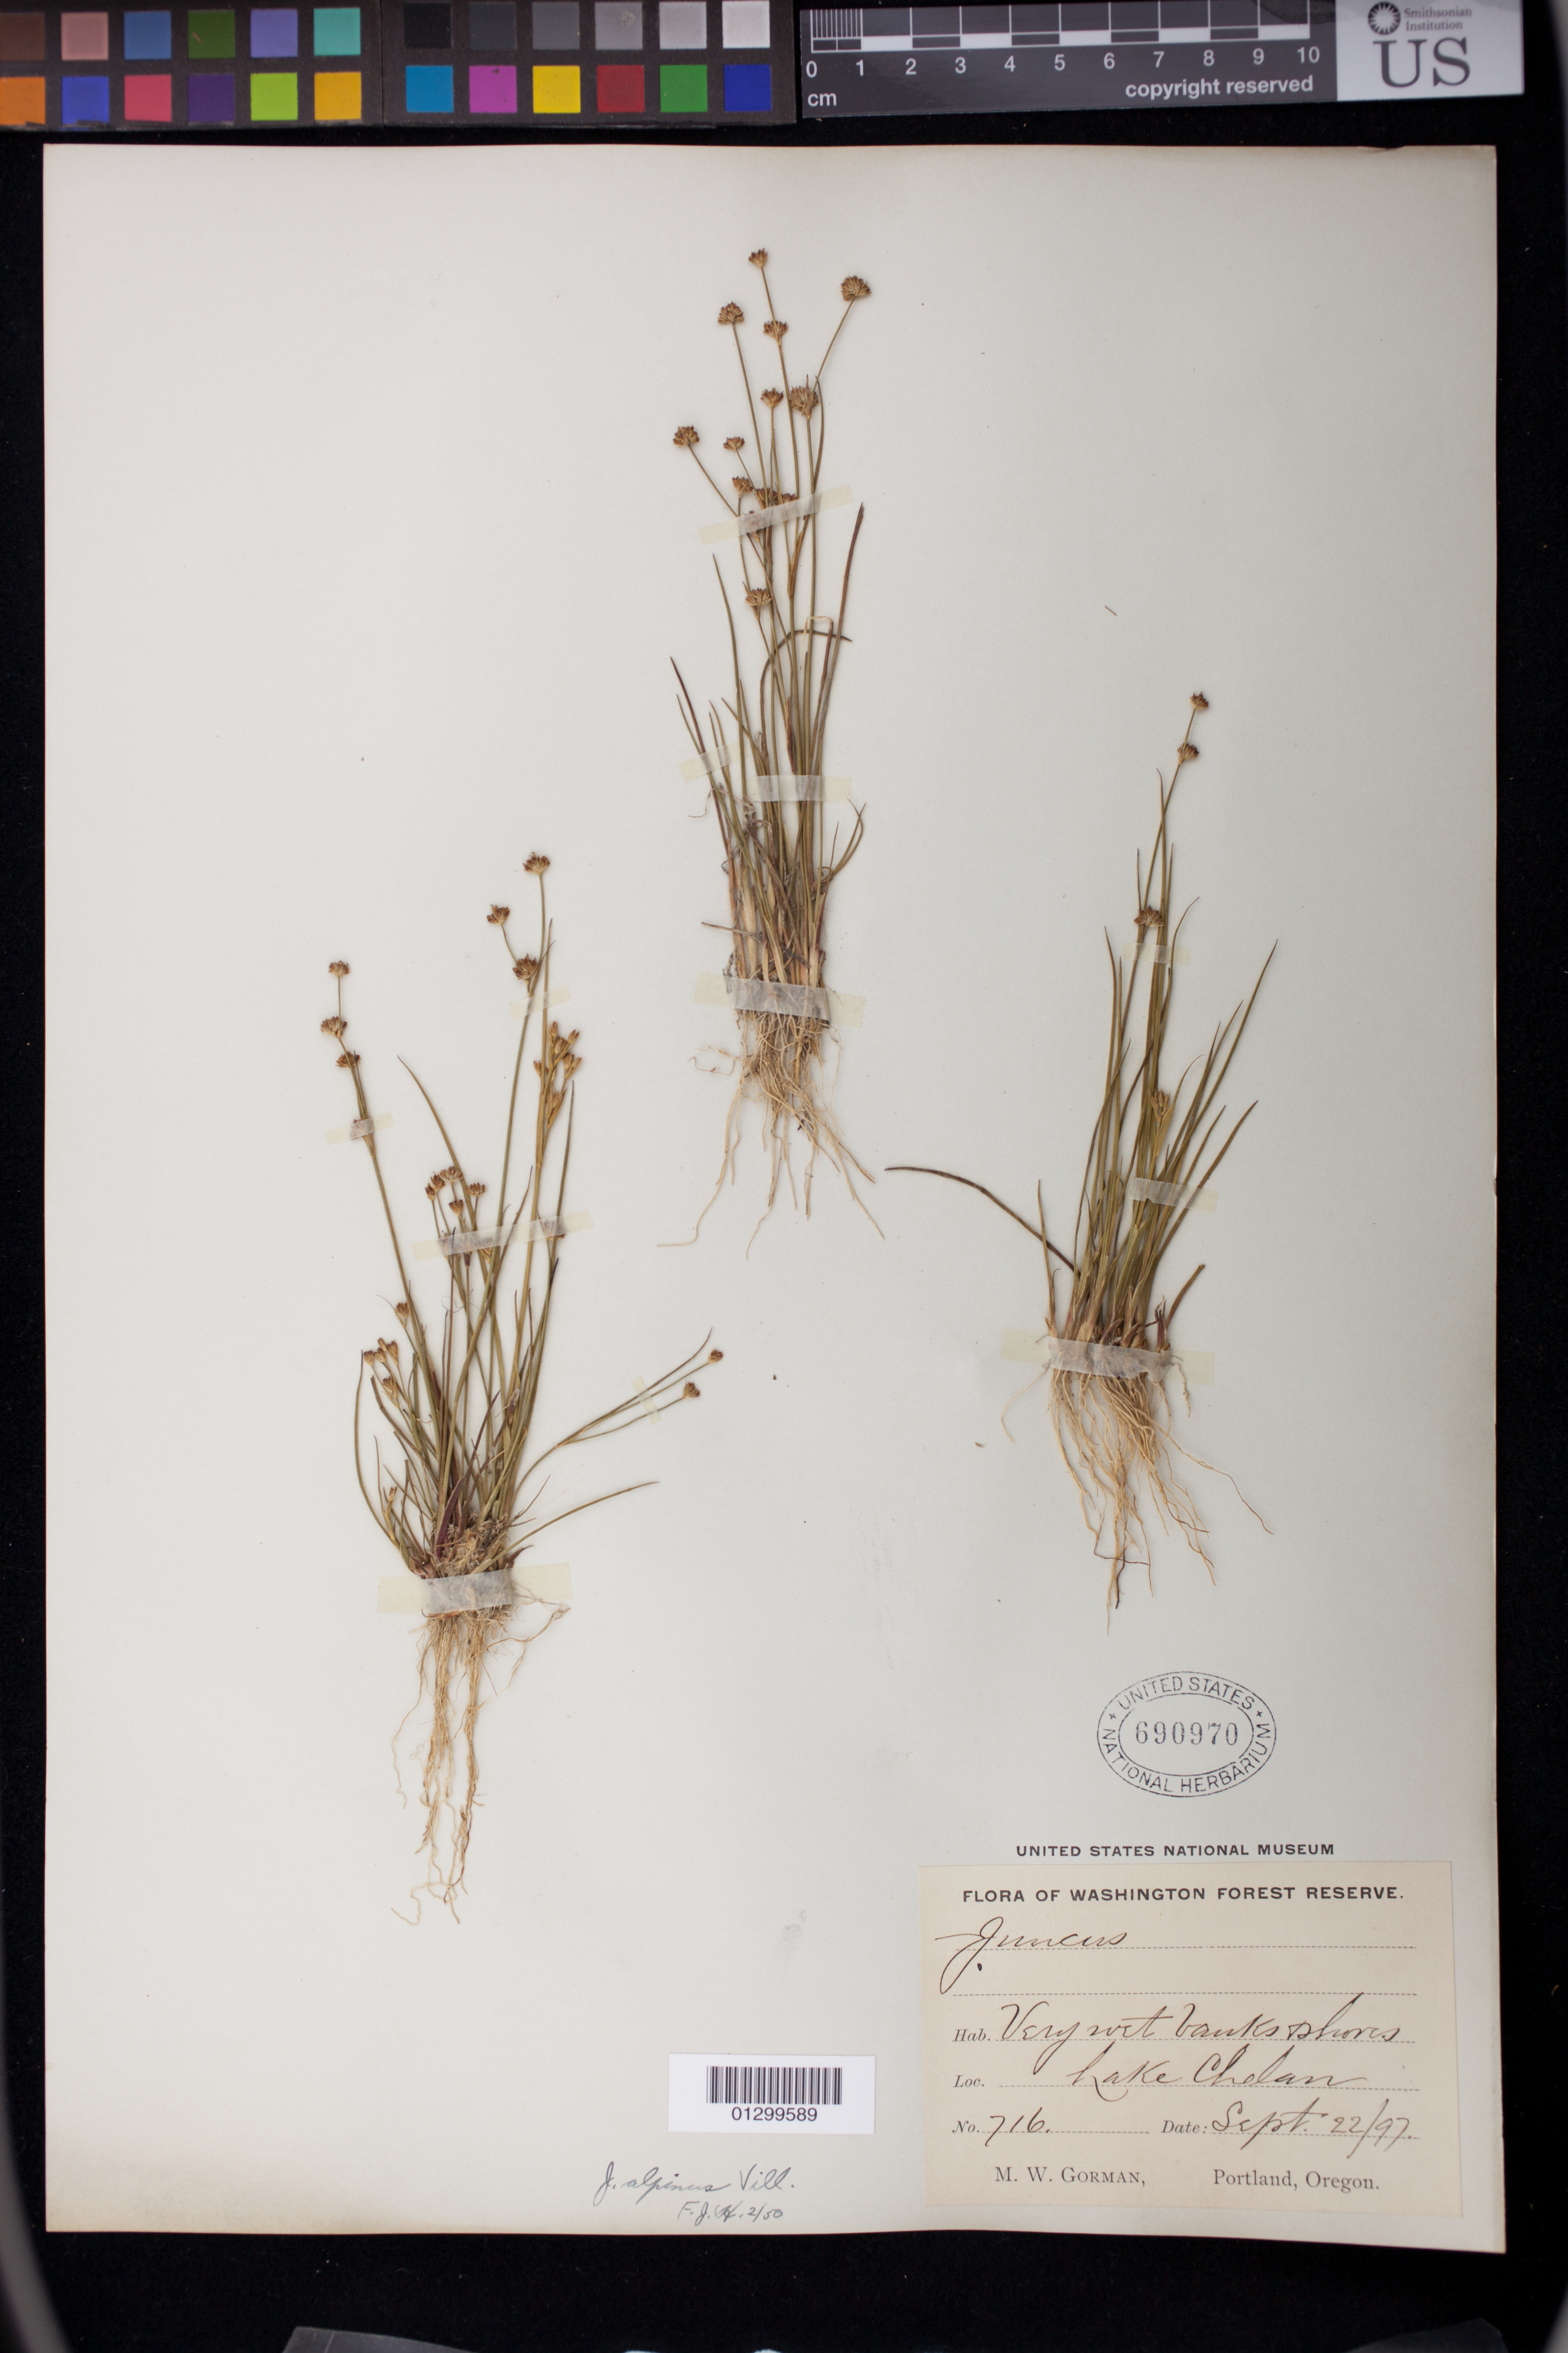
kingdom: Plantae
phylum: Tracheophyta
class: Liliopsida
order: Poales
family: Juncaceae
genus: Juncus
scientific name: Juncus alpinus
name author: Vill.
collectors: M. W. Gorman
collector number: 716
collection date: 1897-09-22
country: United States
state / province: Washington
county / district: Chelan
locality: Lake Chelan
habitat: Very wet banks and shores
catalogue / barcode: US 690970